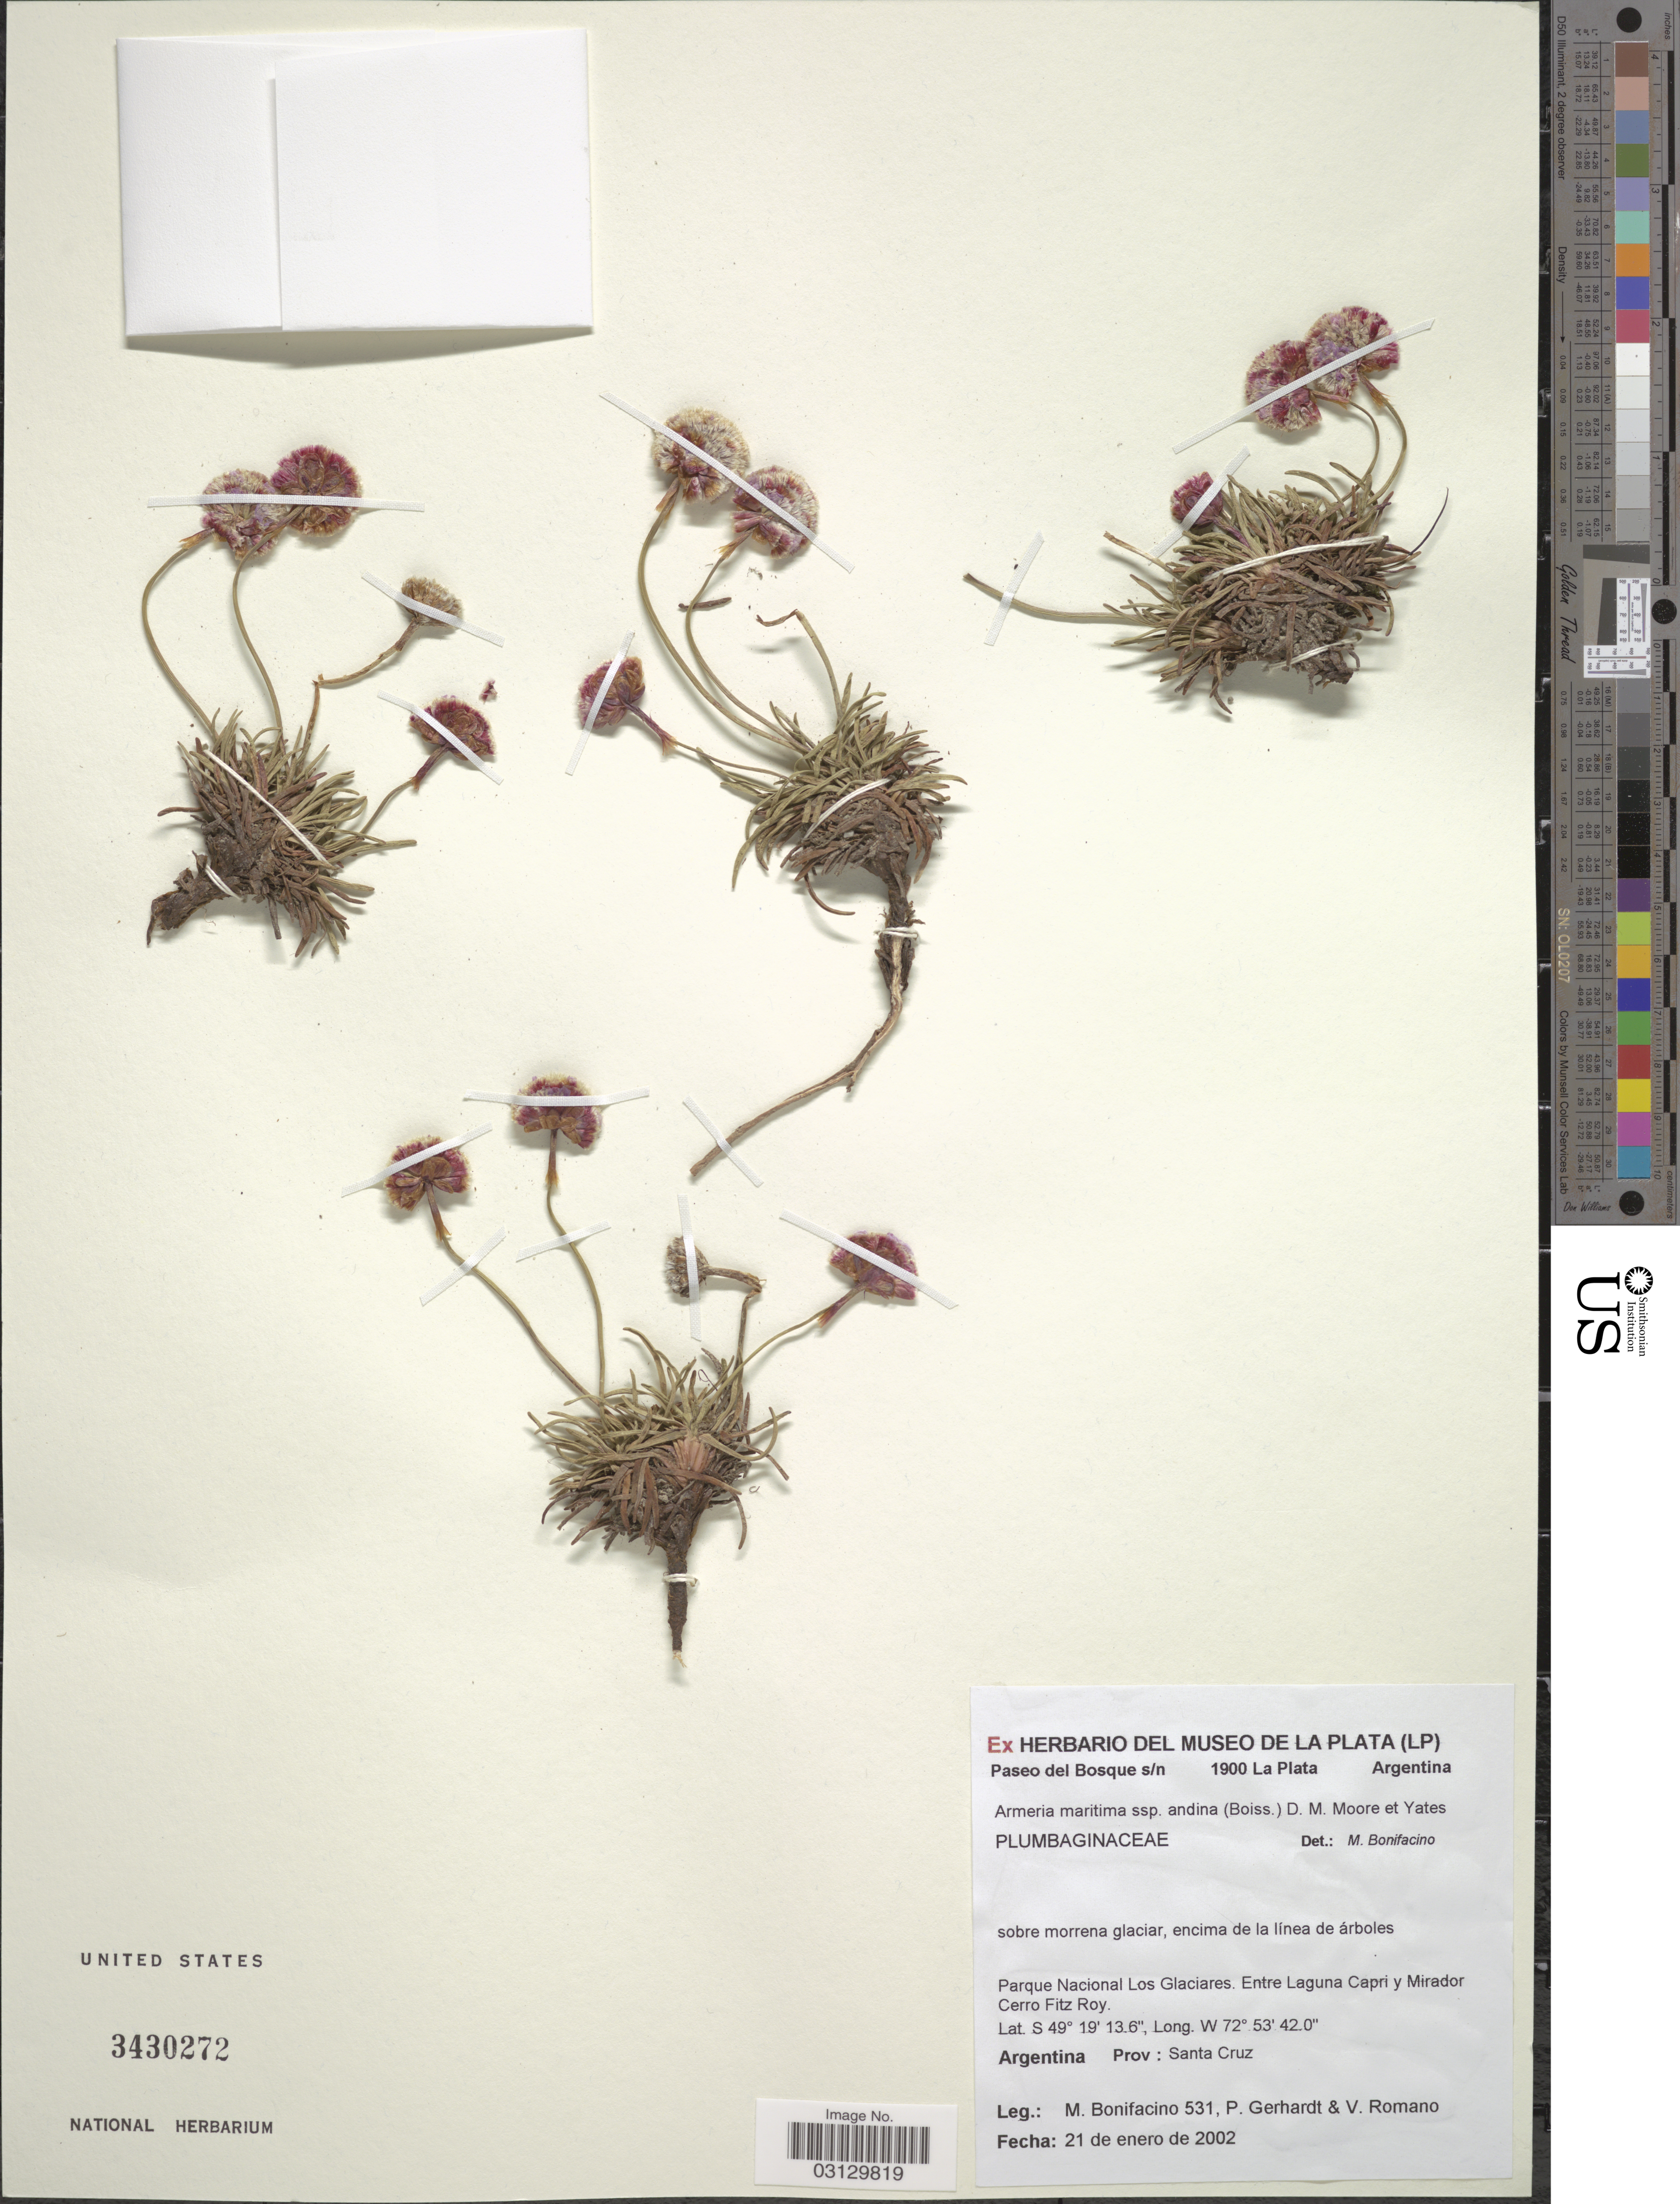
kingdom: Plantae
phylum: Tracheophyta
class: Magnoliopsida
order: Caryophyllales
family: Plumbaginaceae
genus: Armeria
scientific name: Armeria maritima subsp. andina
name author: (Poepp. ex Boiss.) D.M. Moore & H.O. Yates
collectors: M. Bonifacino, P. Gerhardt & V. Romano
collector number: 0531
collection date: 2002-01-21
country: Argentina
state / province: Santa Cruz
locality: Parque Nacional Los Glaciares. Entre Laguna Capri y Mirador, Cerro Fitz Roy.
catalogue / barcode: US 3430272